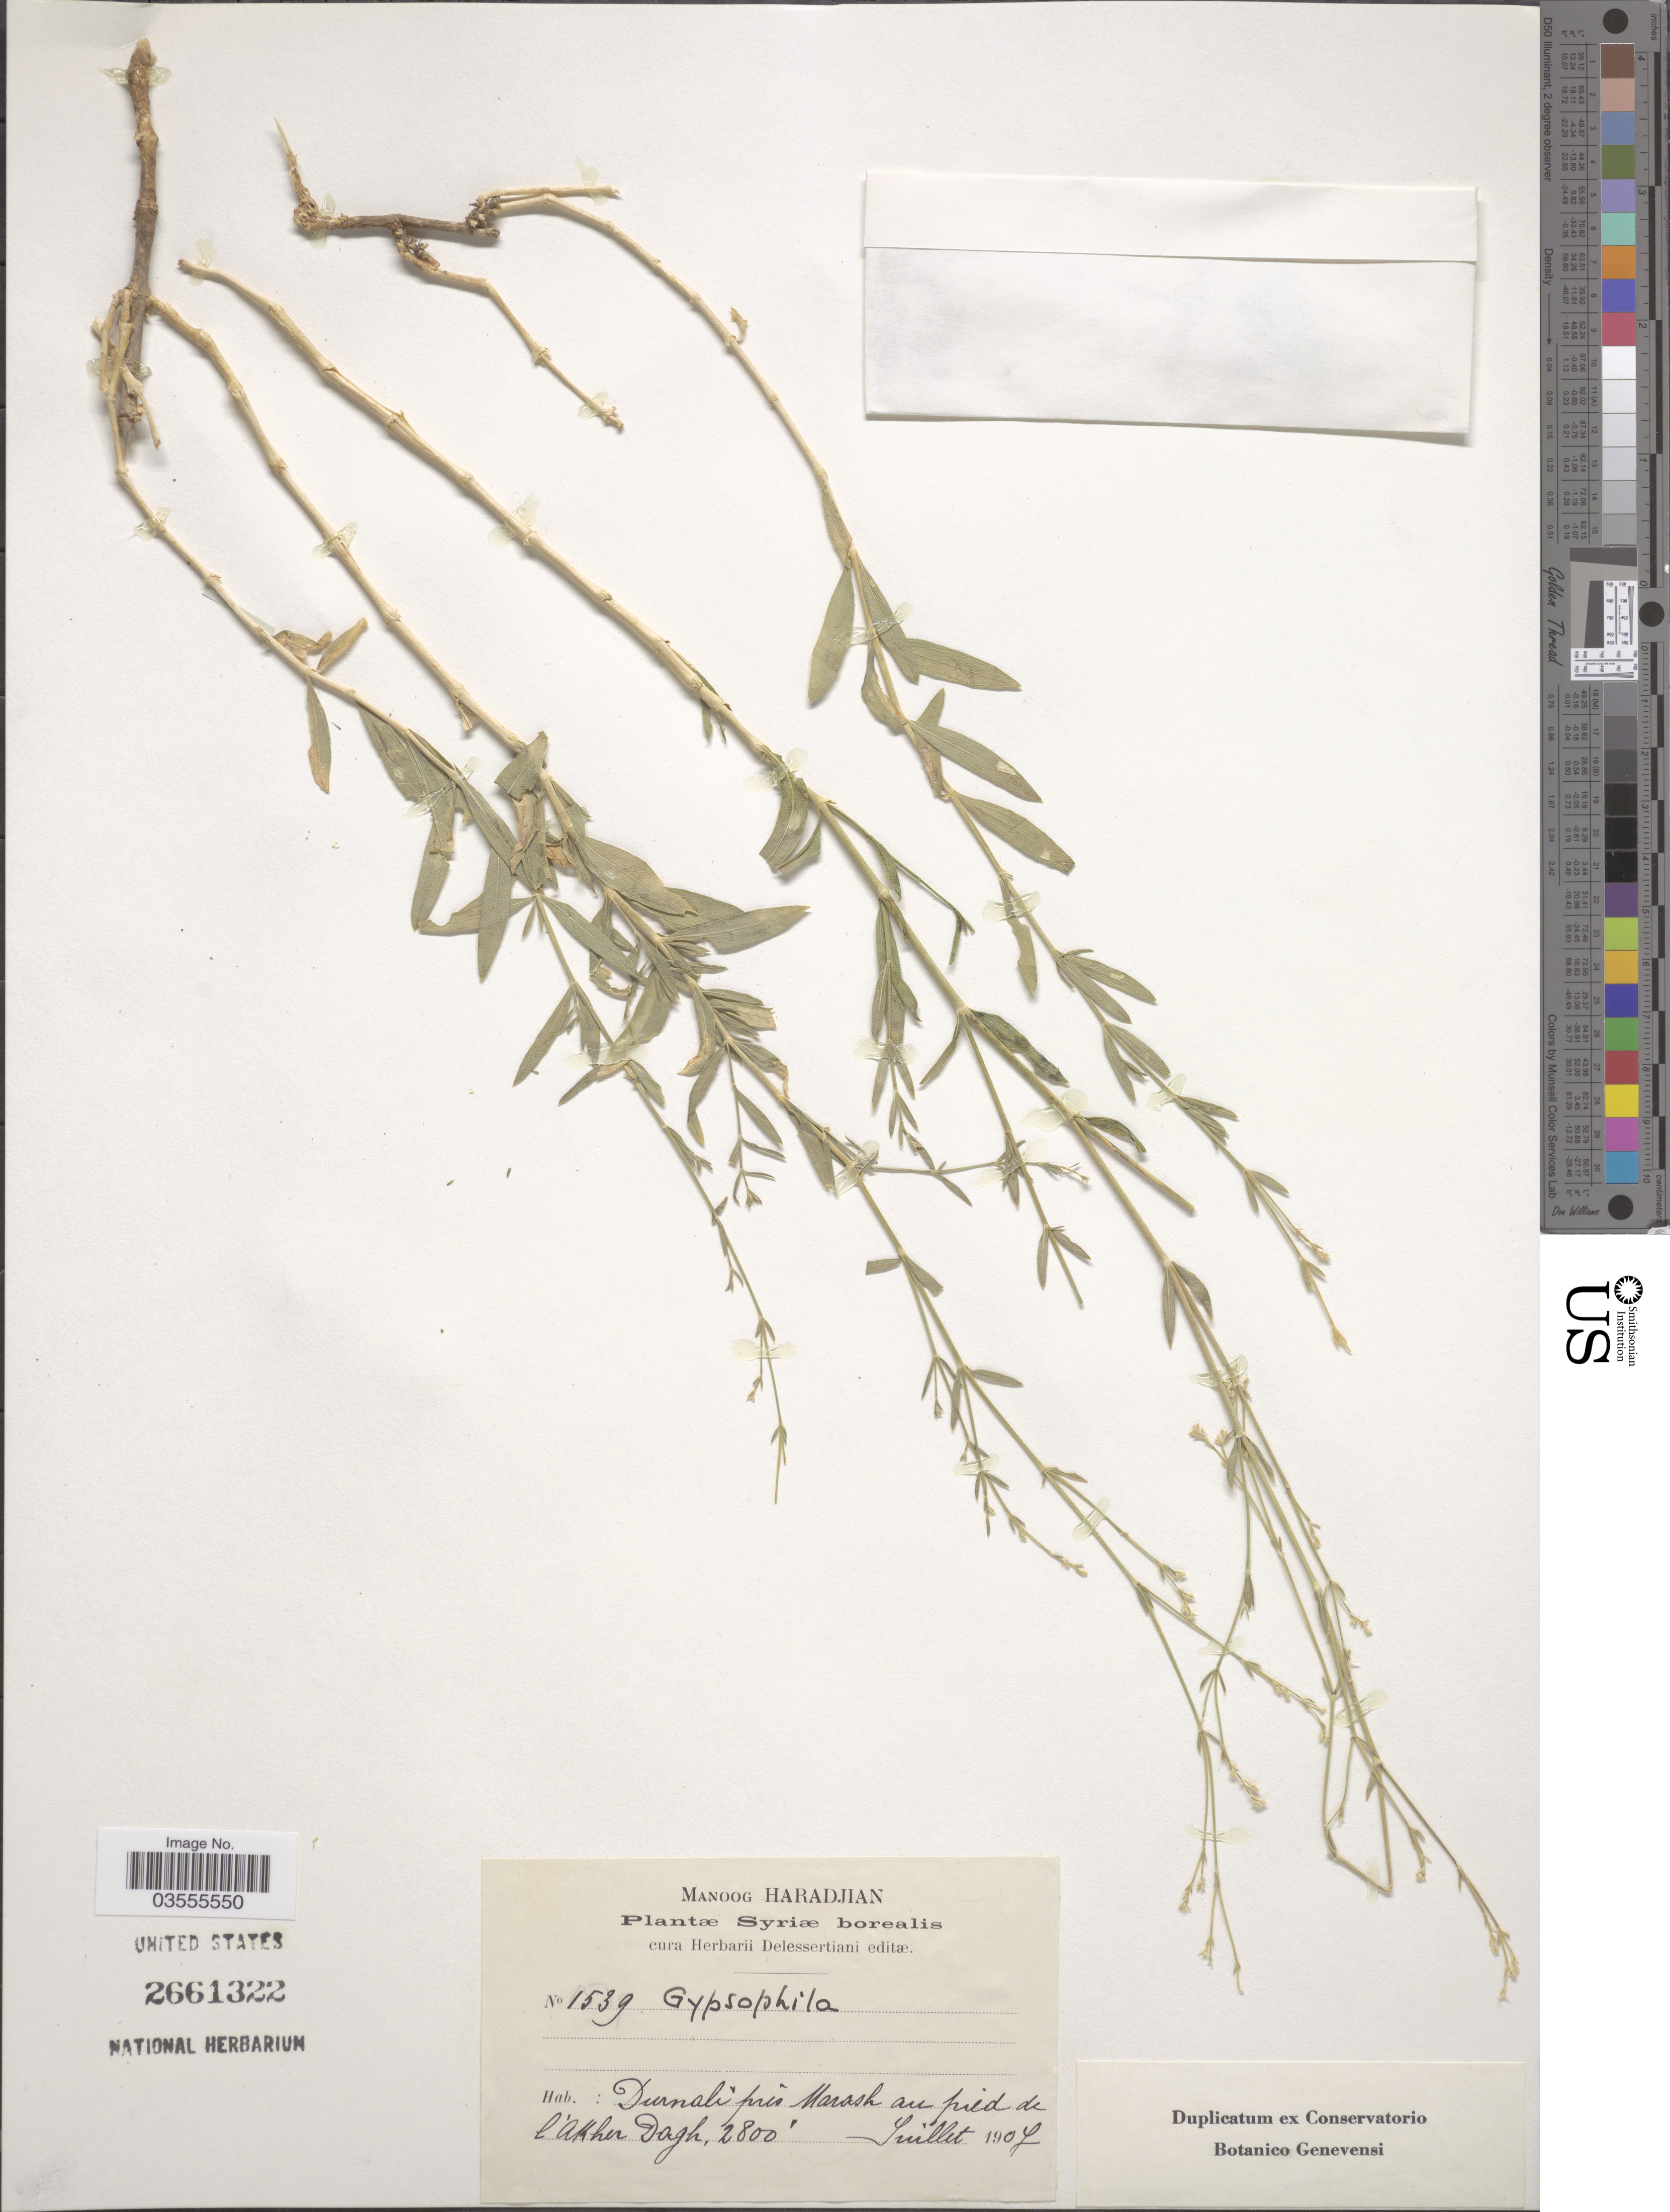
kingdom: Plantae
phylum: Tracheophyta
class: Magnoliopsida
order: Caryophyllales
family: Caryophyllaceae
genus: Gypsophila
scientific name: Gypsophila sp.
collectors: M. Haradjian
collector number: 1539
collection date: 1907-07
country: Syria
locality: Syriæ borealis. Durnali prés Marash au pied de l'Akher Dagh.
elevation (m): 853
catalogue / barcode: US 2661322